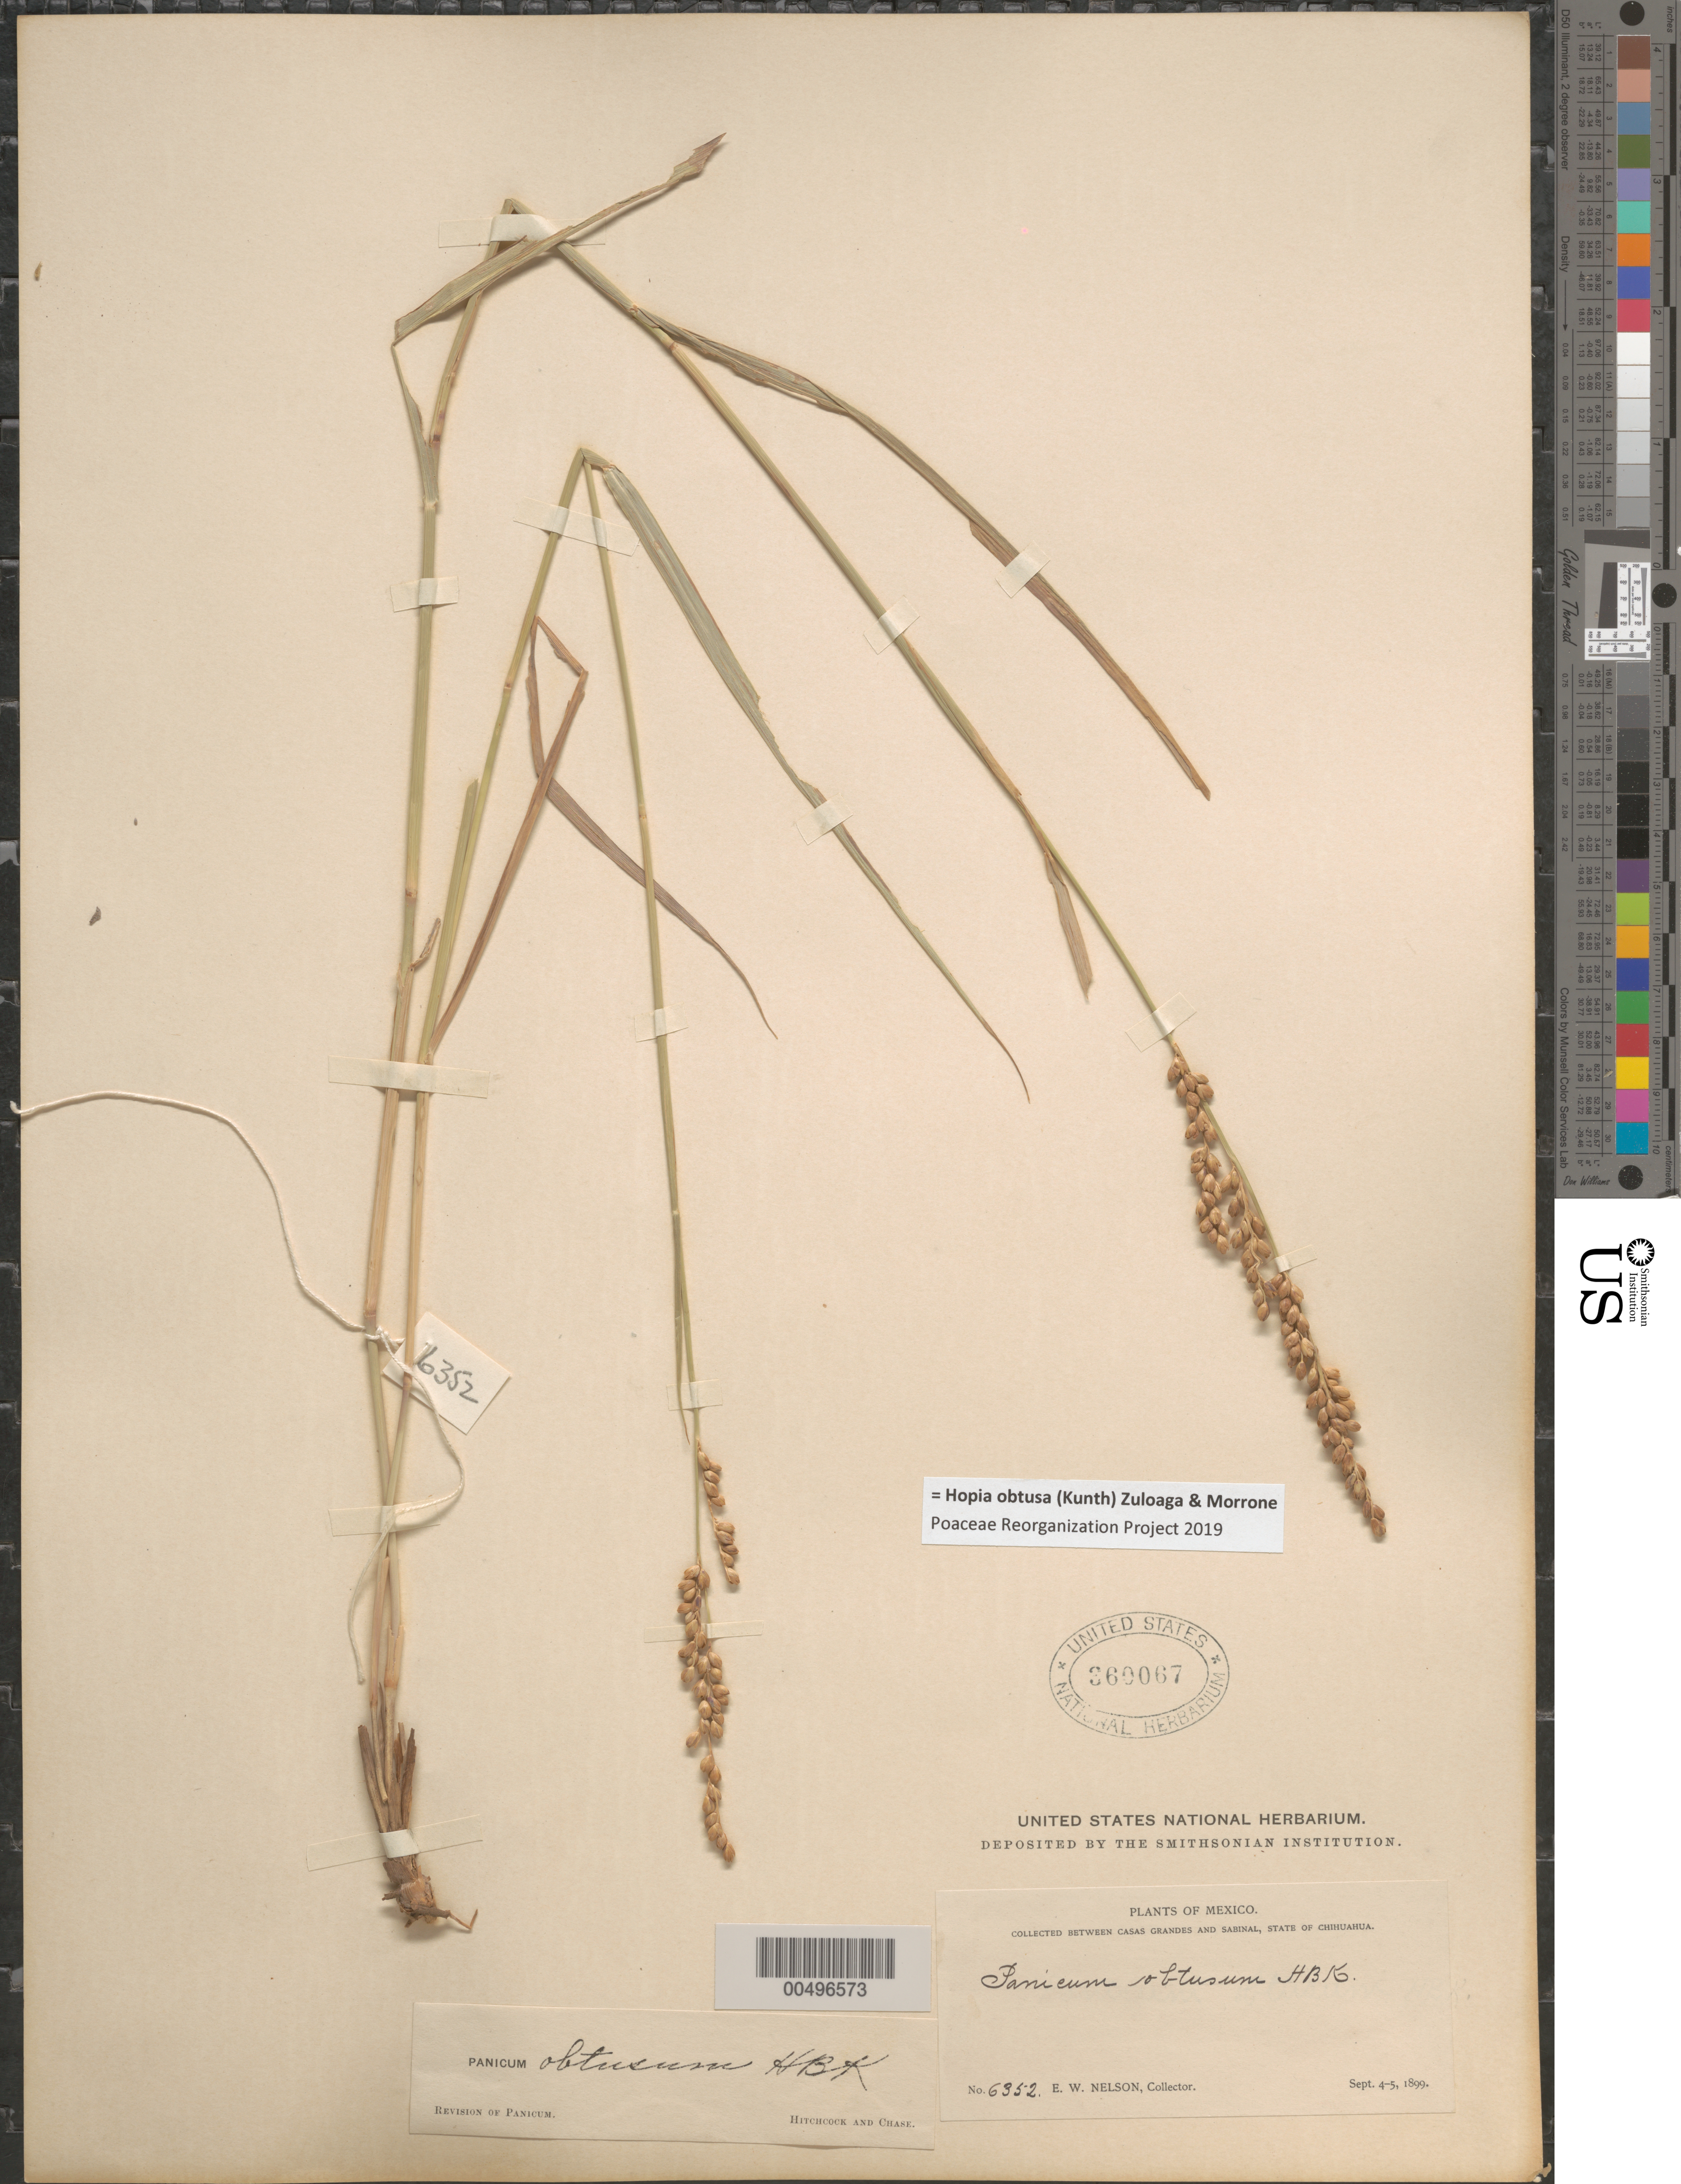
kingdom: Plantae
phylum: Tracheophyta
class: Liliopsida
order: Poales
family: Poaceae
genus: Panicum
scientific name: Panicum obtusum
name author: Kunth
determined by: Hitchcock, A. S.; Chase, [M.] A.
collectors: E. W. Nelson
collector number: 6352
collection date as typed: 4 Sep 1899 to 5 Sep 1899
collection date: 1899-09-04/1899-09-05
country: Mexico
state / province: Chihuahua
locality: Between Casas Grandes & Sabinal, State of Chihuahua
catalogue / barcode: US 360067